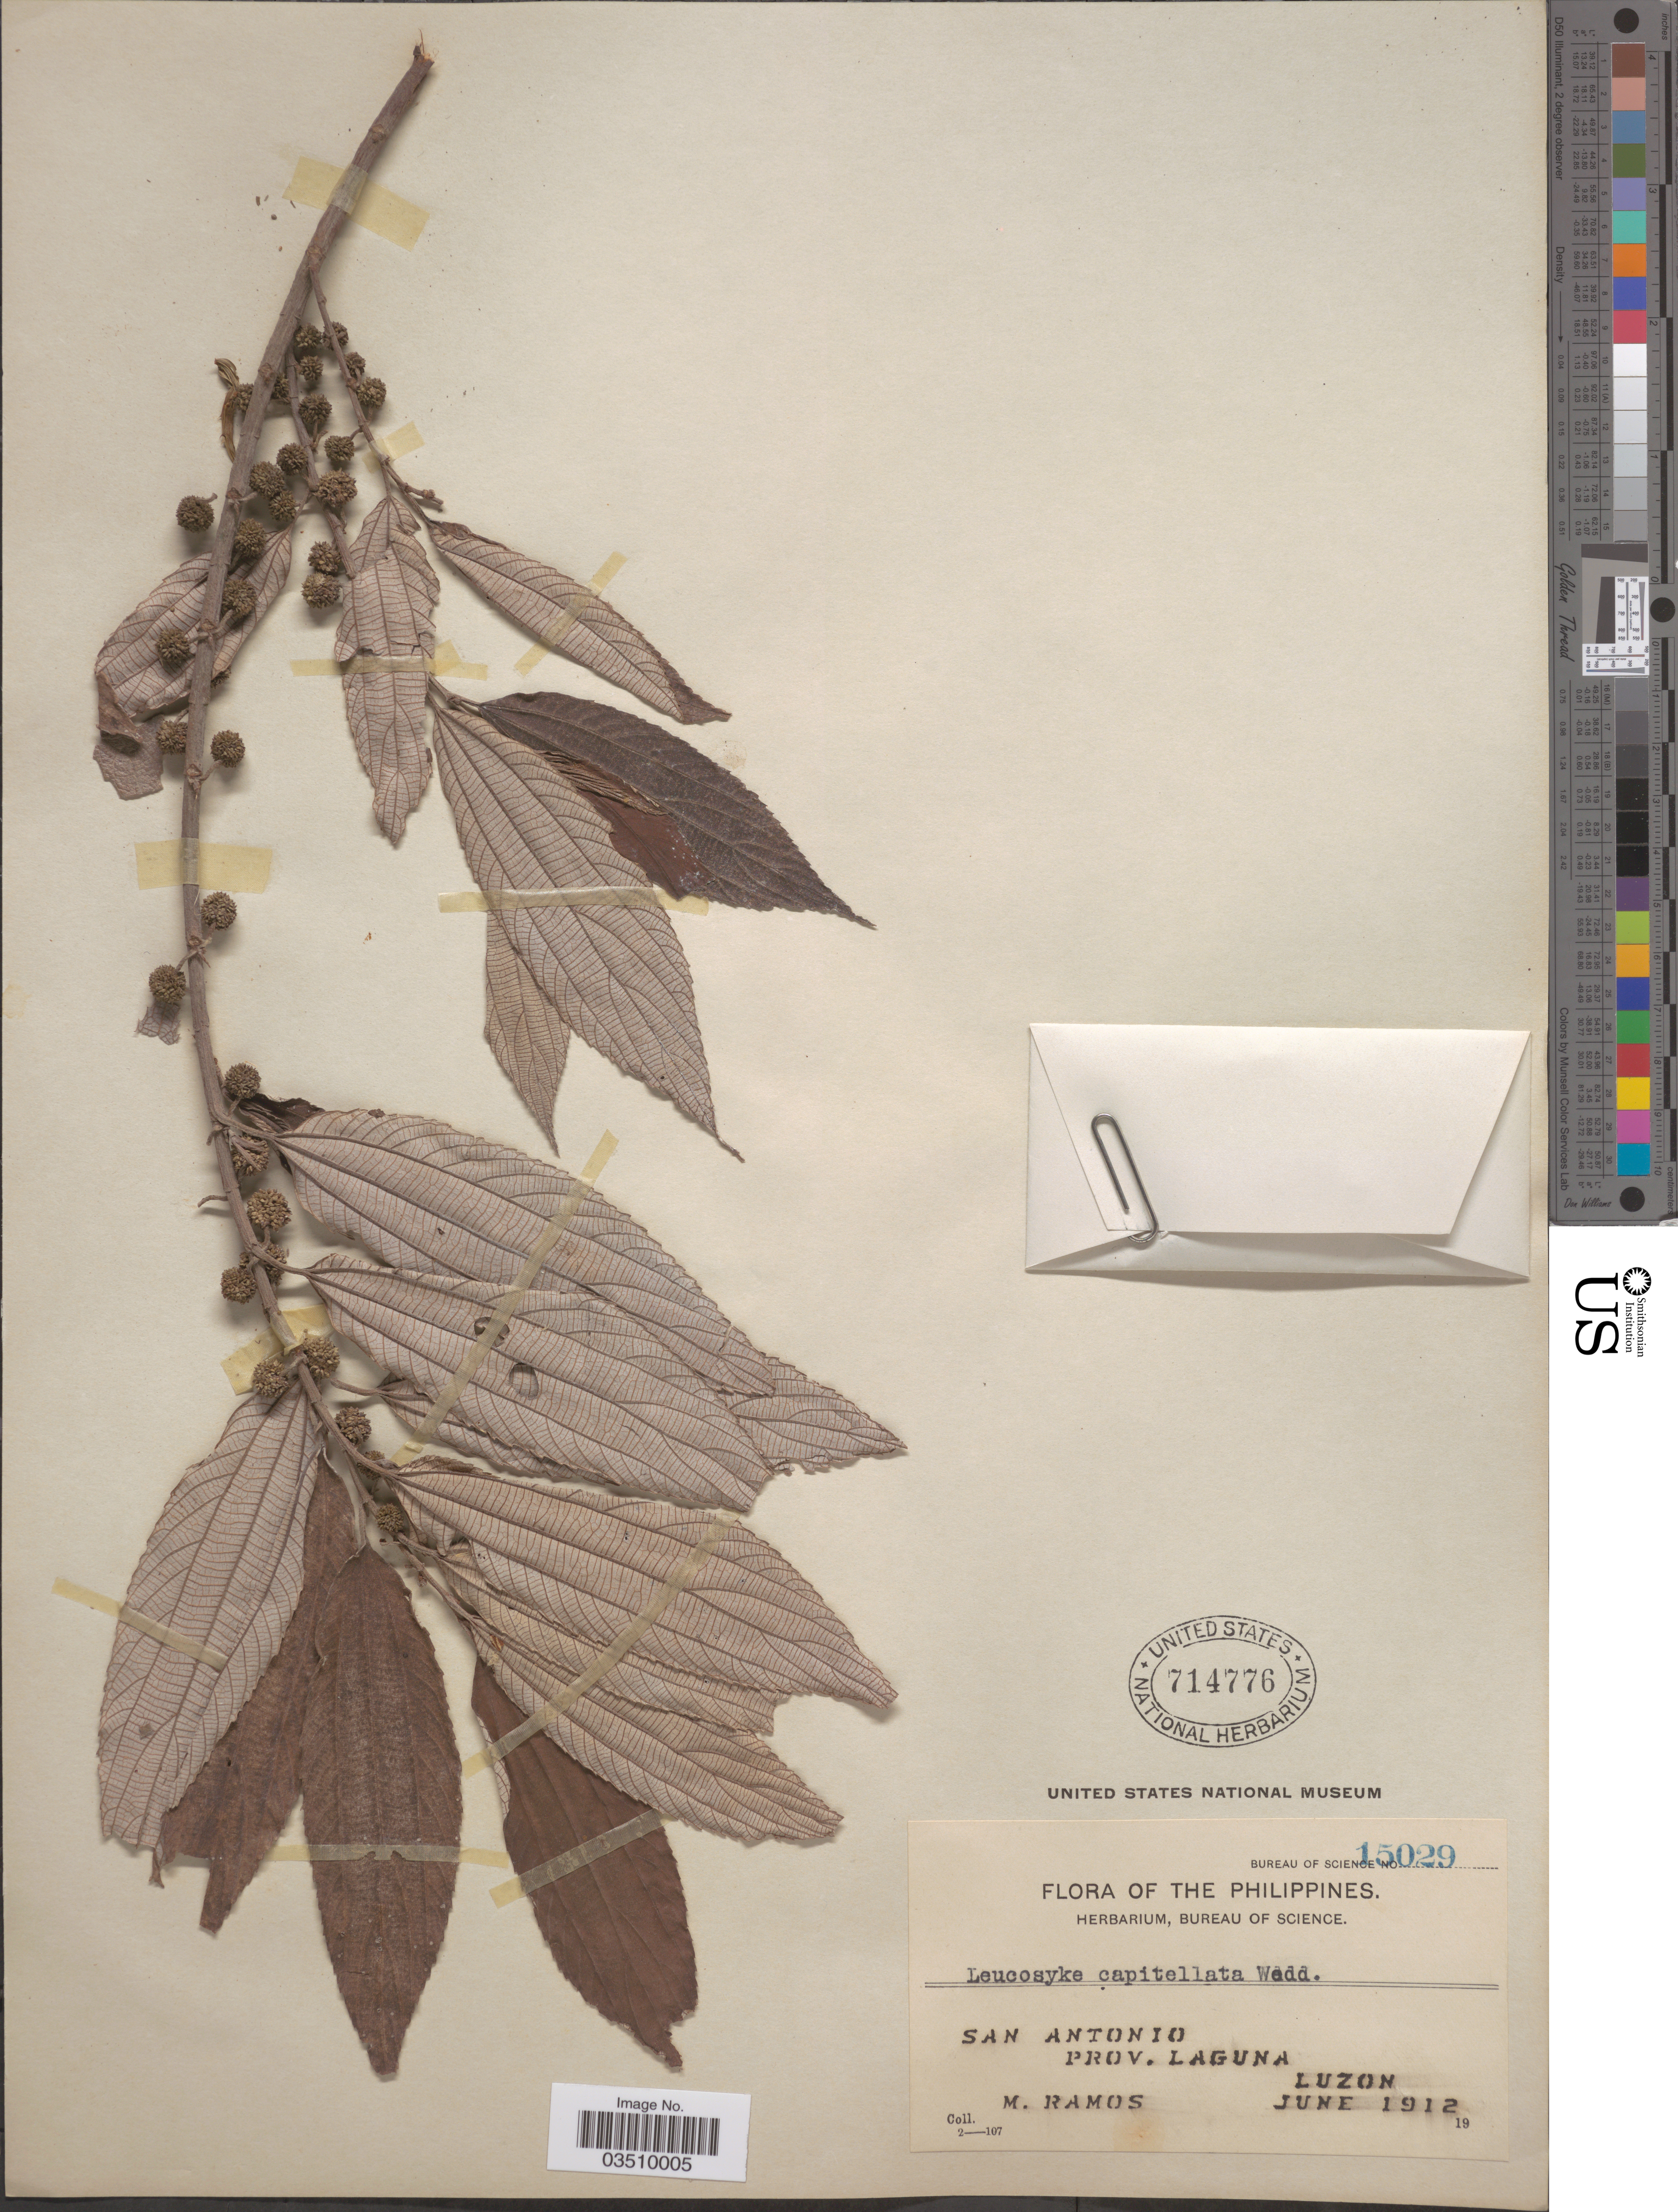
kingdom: Plantae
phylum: Tracheophyta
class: Magnoliopsida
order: Rosales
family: Urticaceae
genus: Leucosyke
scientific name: Leucosyke capitellata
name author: (Poir.) Wedd.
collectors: M. Ramos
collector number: Bureau of Science 15029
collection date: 1912-06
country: Philippines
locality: San Antonio, Prov. Laguna, Luzon.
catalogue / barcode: US 714776